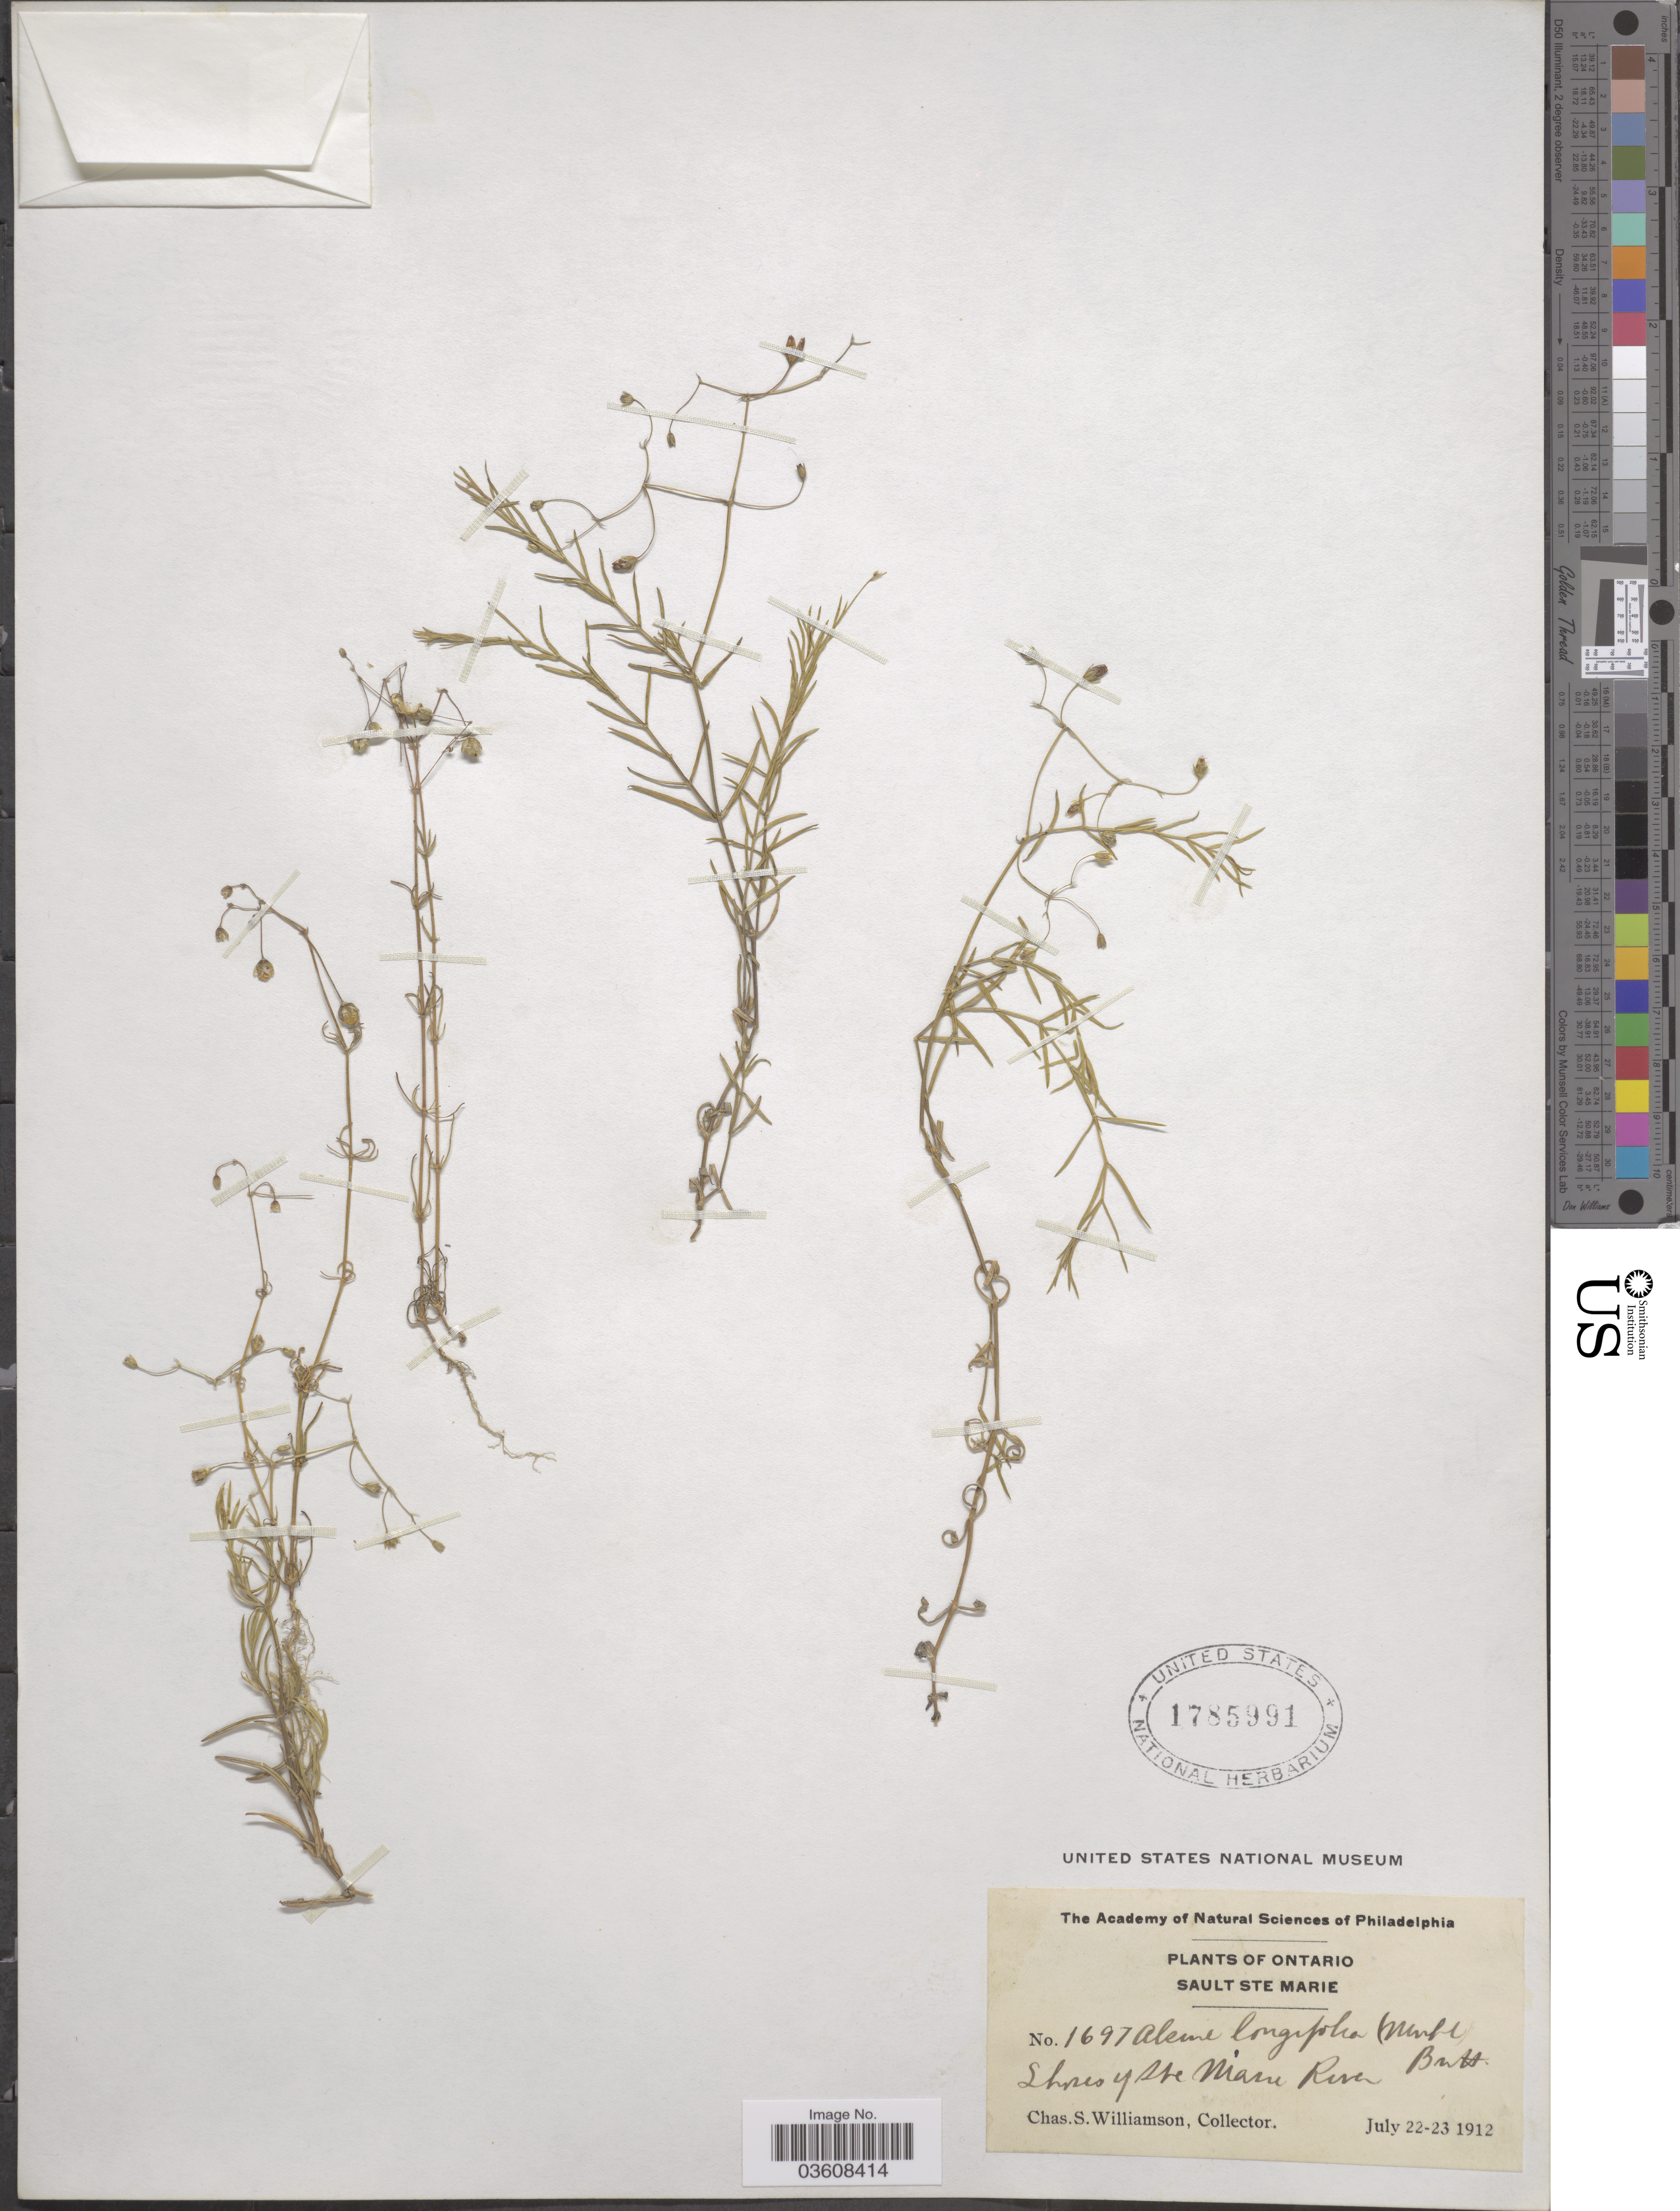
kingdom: Plantae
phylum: Tracheophyta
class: Magnoliopsida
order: Caryophyllales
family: Caryophyllaceae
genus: Stellaria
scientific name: Stellaria longifolia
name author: Muhl. ex Willd.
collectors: C. Williamson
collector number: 1697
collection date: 1912-07-22/1912-07-23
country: Canada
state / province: Ontario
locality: Sault Ste Marie. Shores of the Marie River.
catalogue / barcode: US 1785991